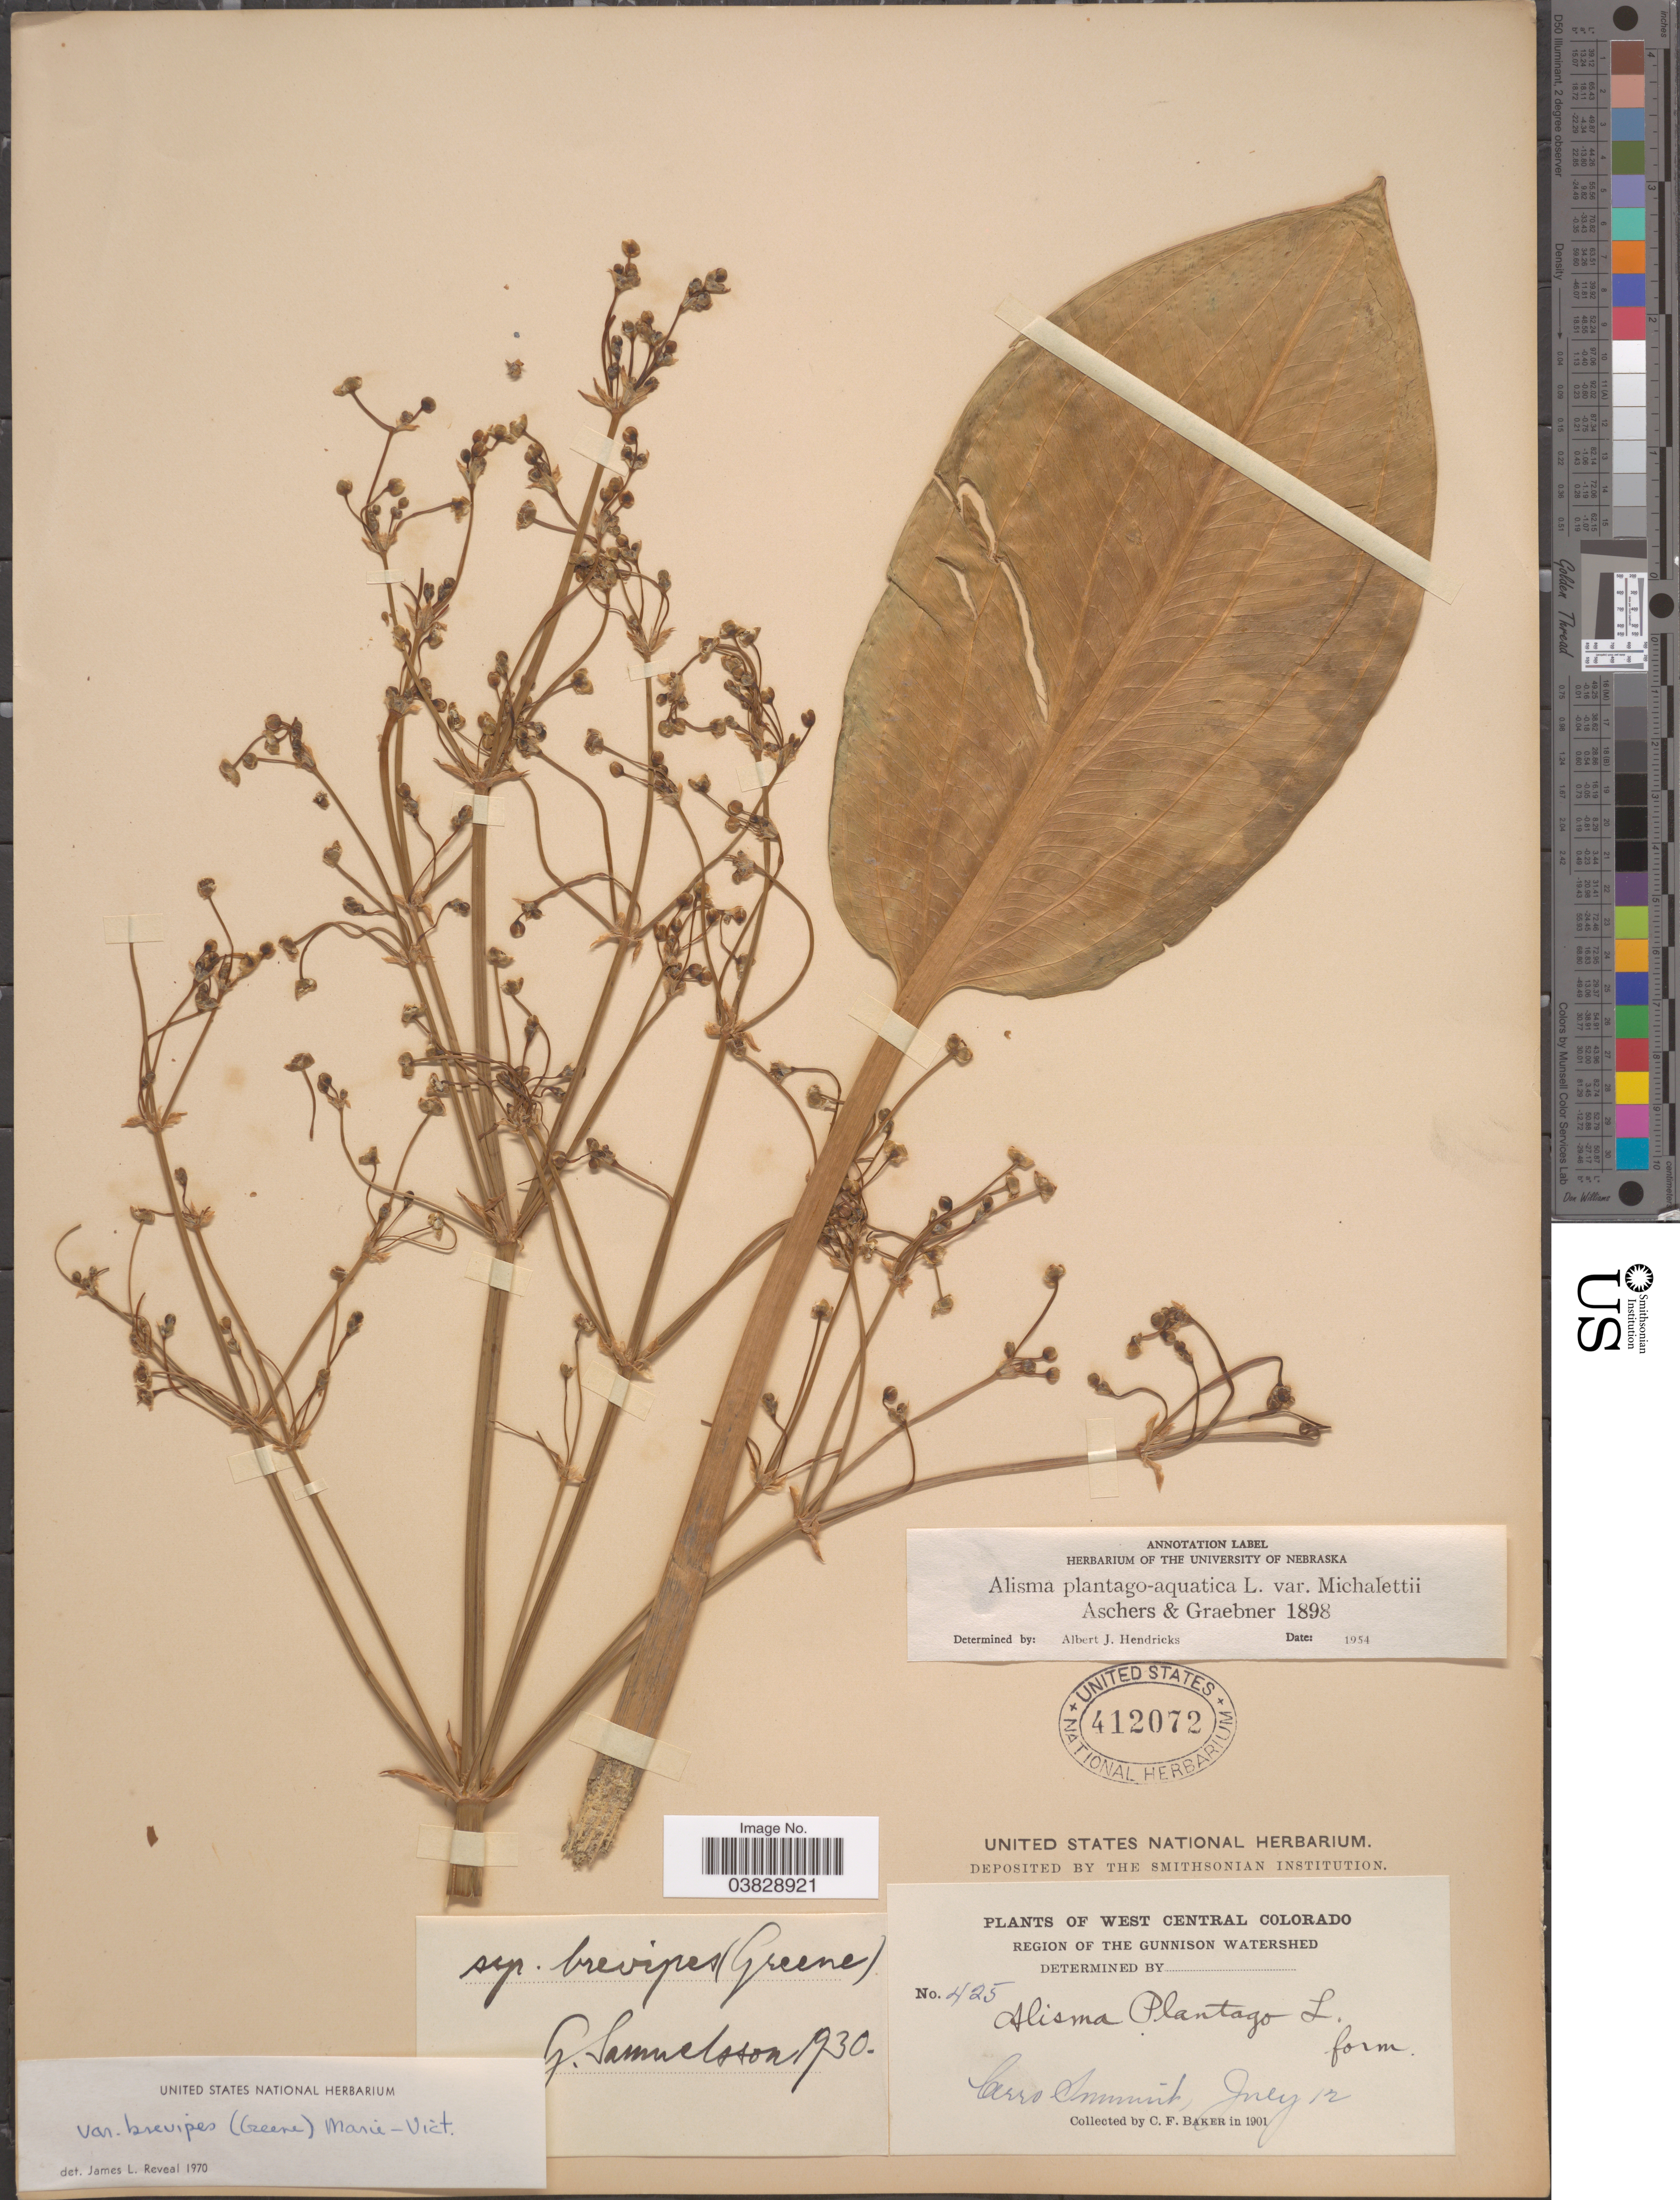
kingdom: Plantae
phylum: Tracheophyta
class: Liliopsida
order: Alismatales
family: Alismataceae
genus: Alisma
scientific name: Alisma plantago-aquatica var. brevipes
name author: (Greene) Vict.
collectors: C. F. Baker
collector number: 425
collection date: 1901-07-12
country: United States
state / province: Colorado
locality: West Central Colorado. Region of the Gunnison Watershed. Cerro Summit.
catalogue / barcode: US 412072